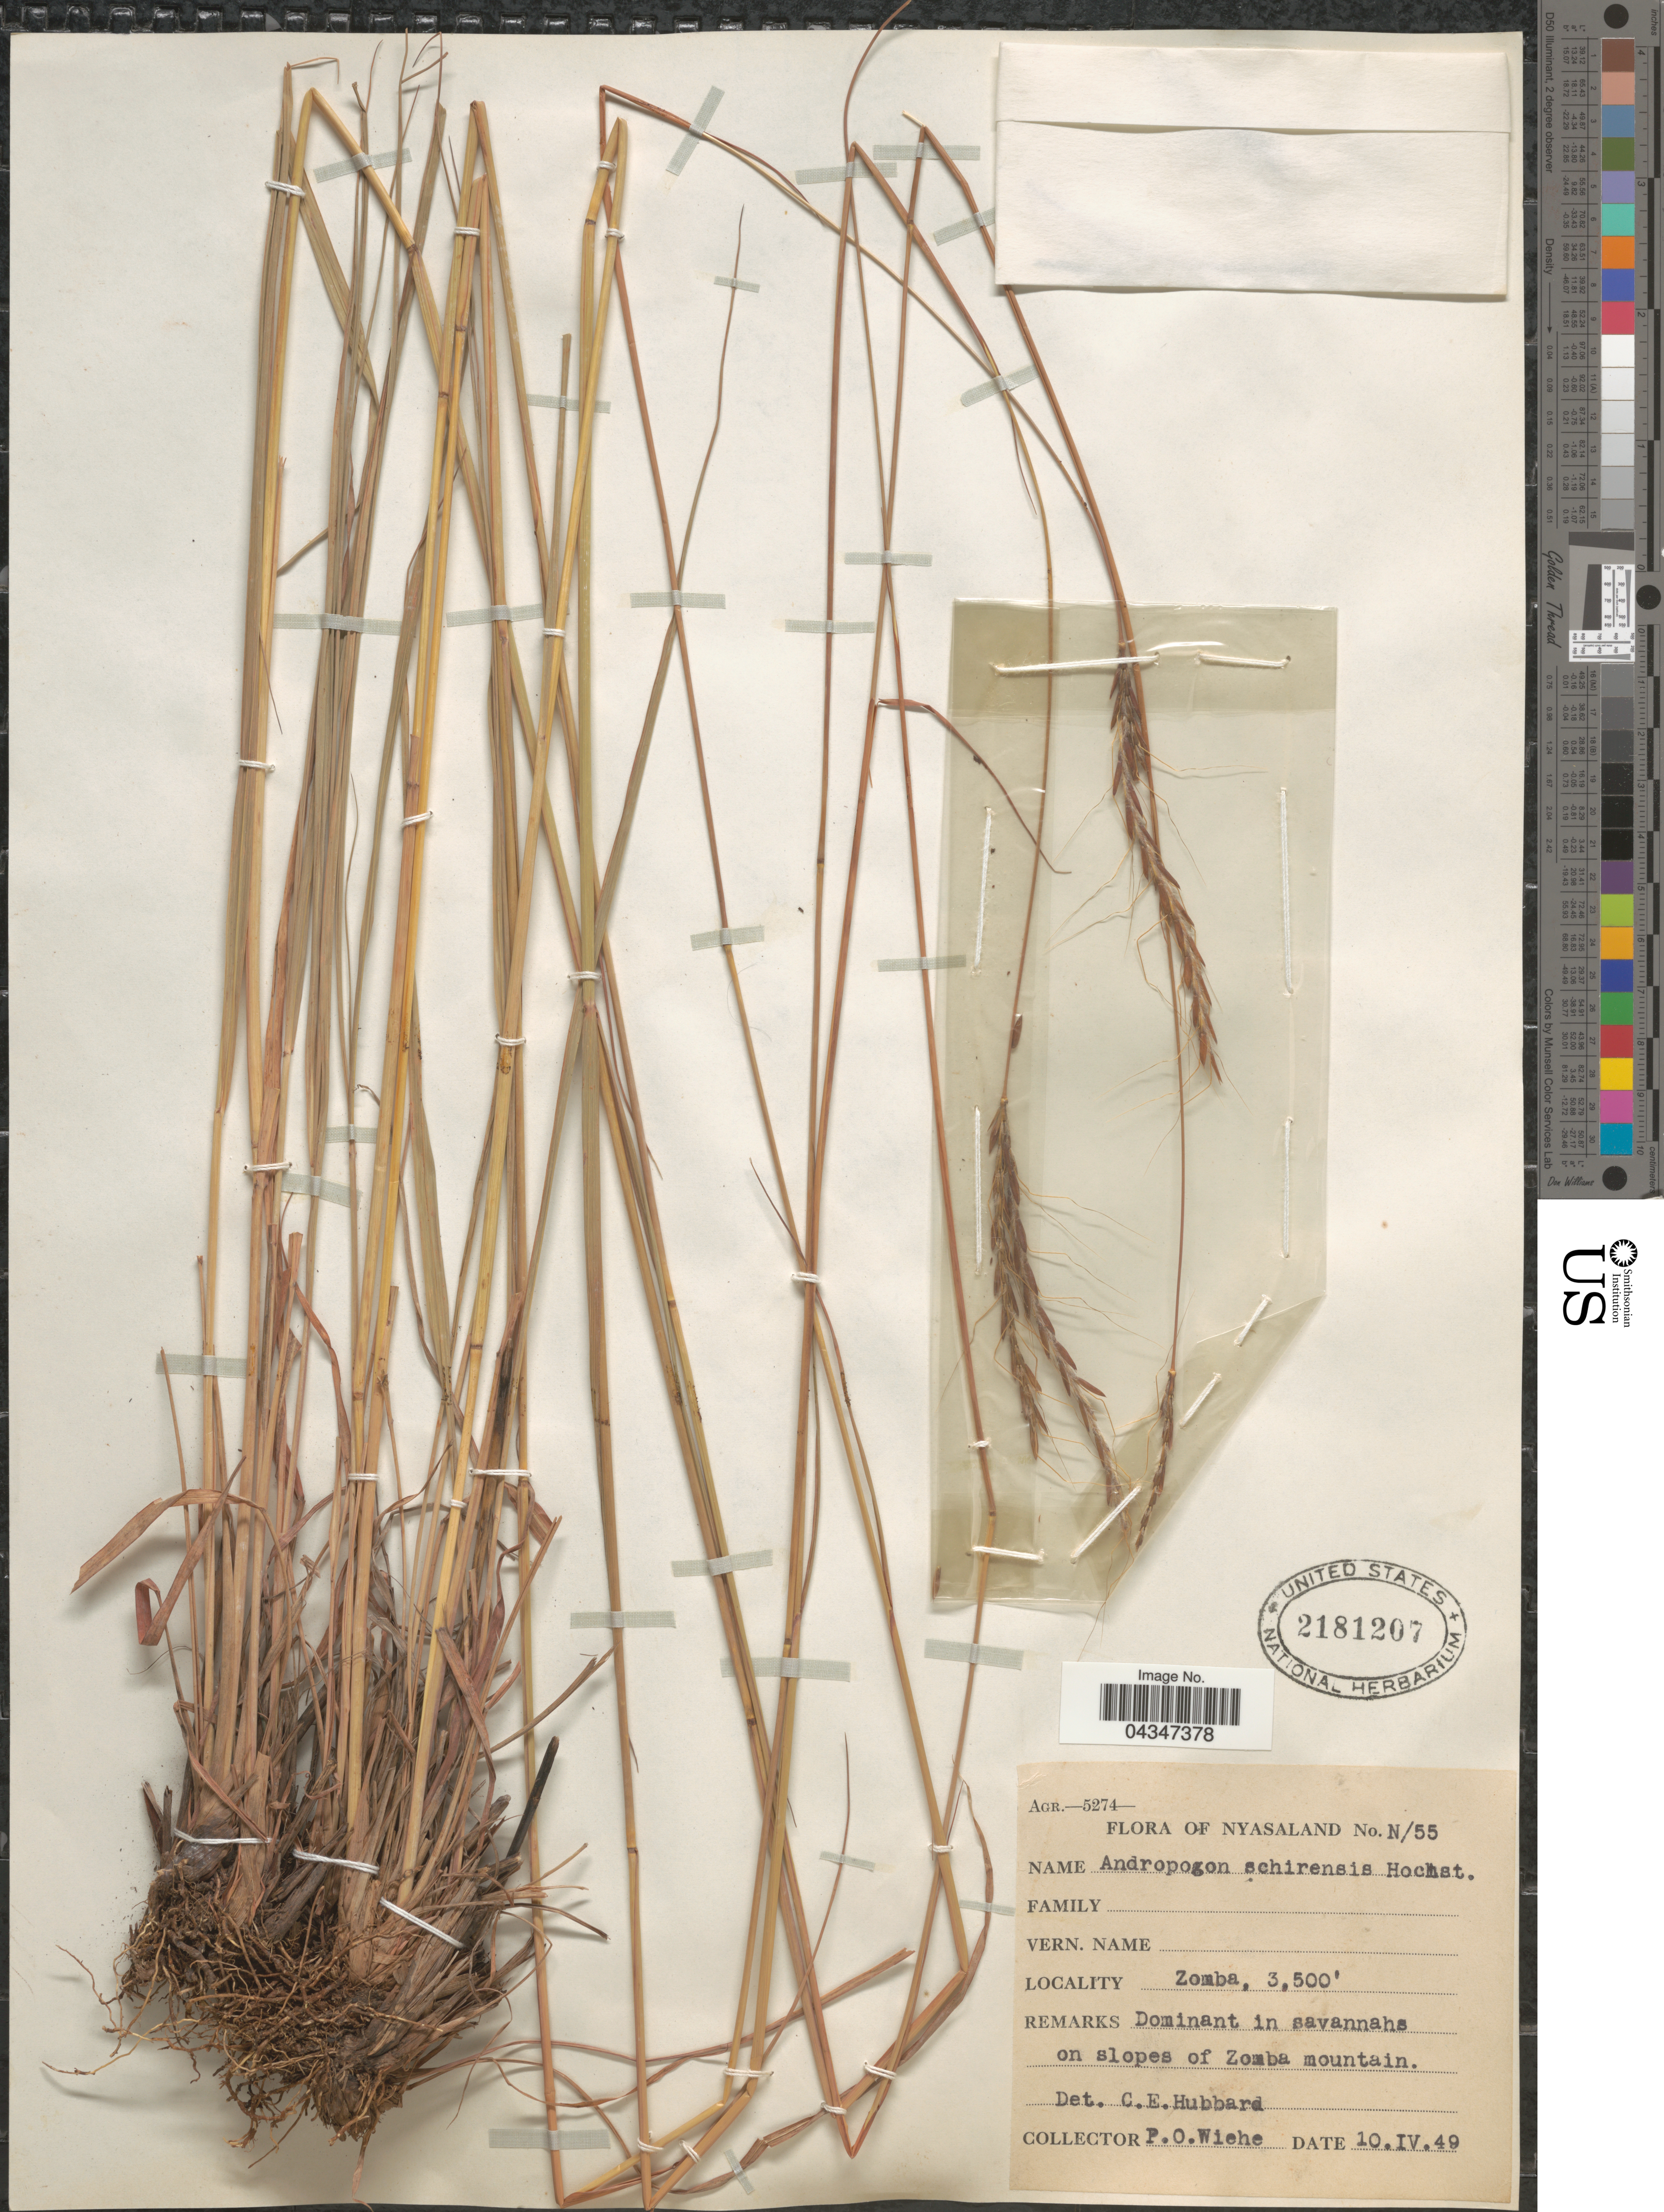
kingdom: Plantae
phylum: Tracheophyta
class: Liliopsida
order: Poales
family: Poaceae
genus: Andropogon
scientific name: Andropogon schirensis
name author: Hochst. ex A. Rich.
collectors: P. Wiehe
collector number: N/55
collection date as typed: Transcribed d/m/y: 10/4/49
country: Malawi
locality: Nyasaland. Zomba. Dominant in savannahs on slopes of Zomba mountain.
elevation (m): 1067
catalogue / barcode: US 2181207